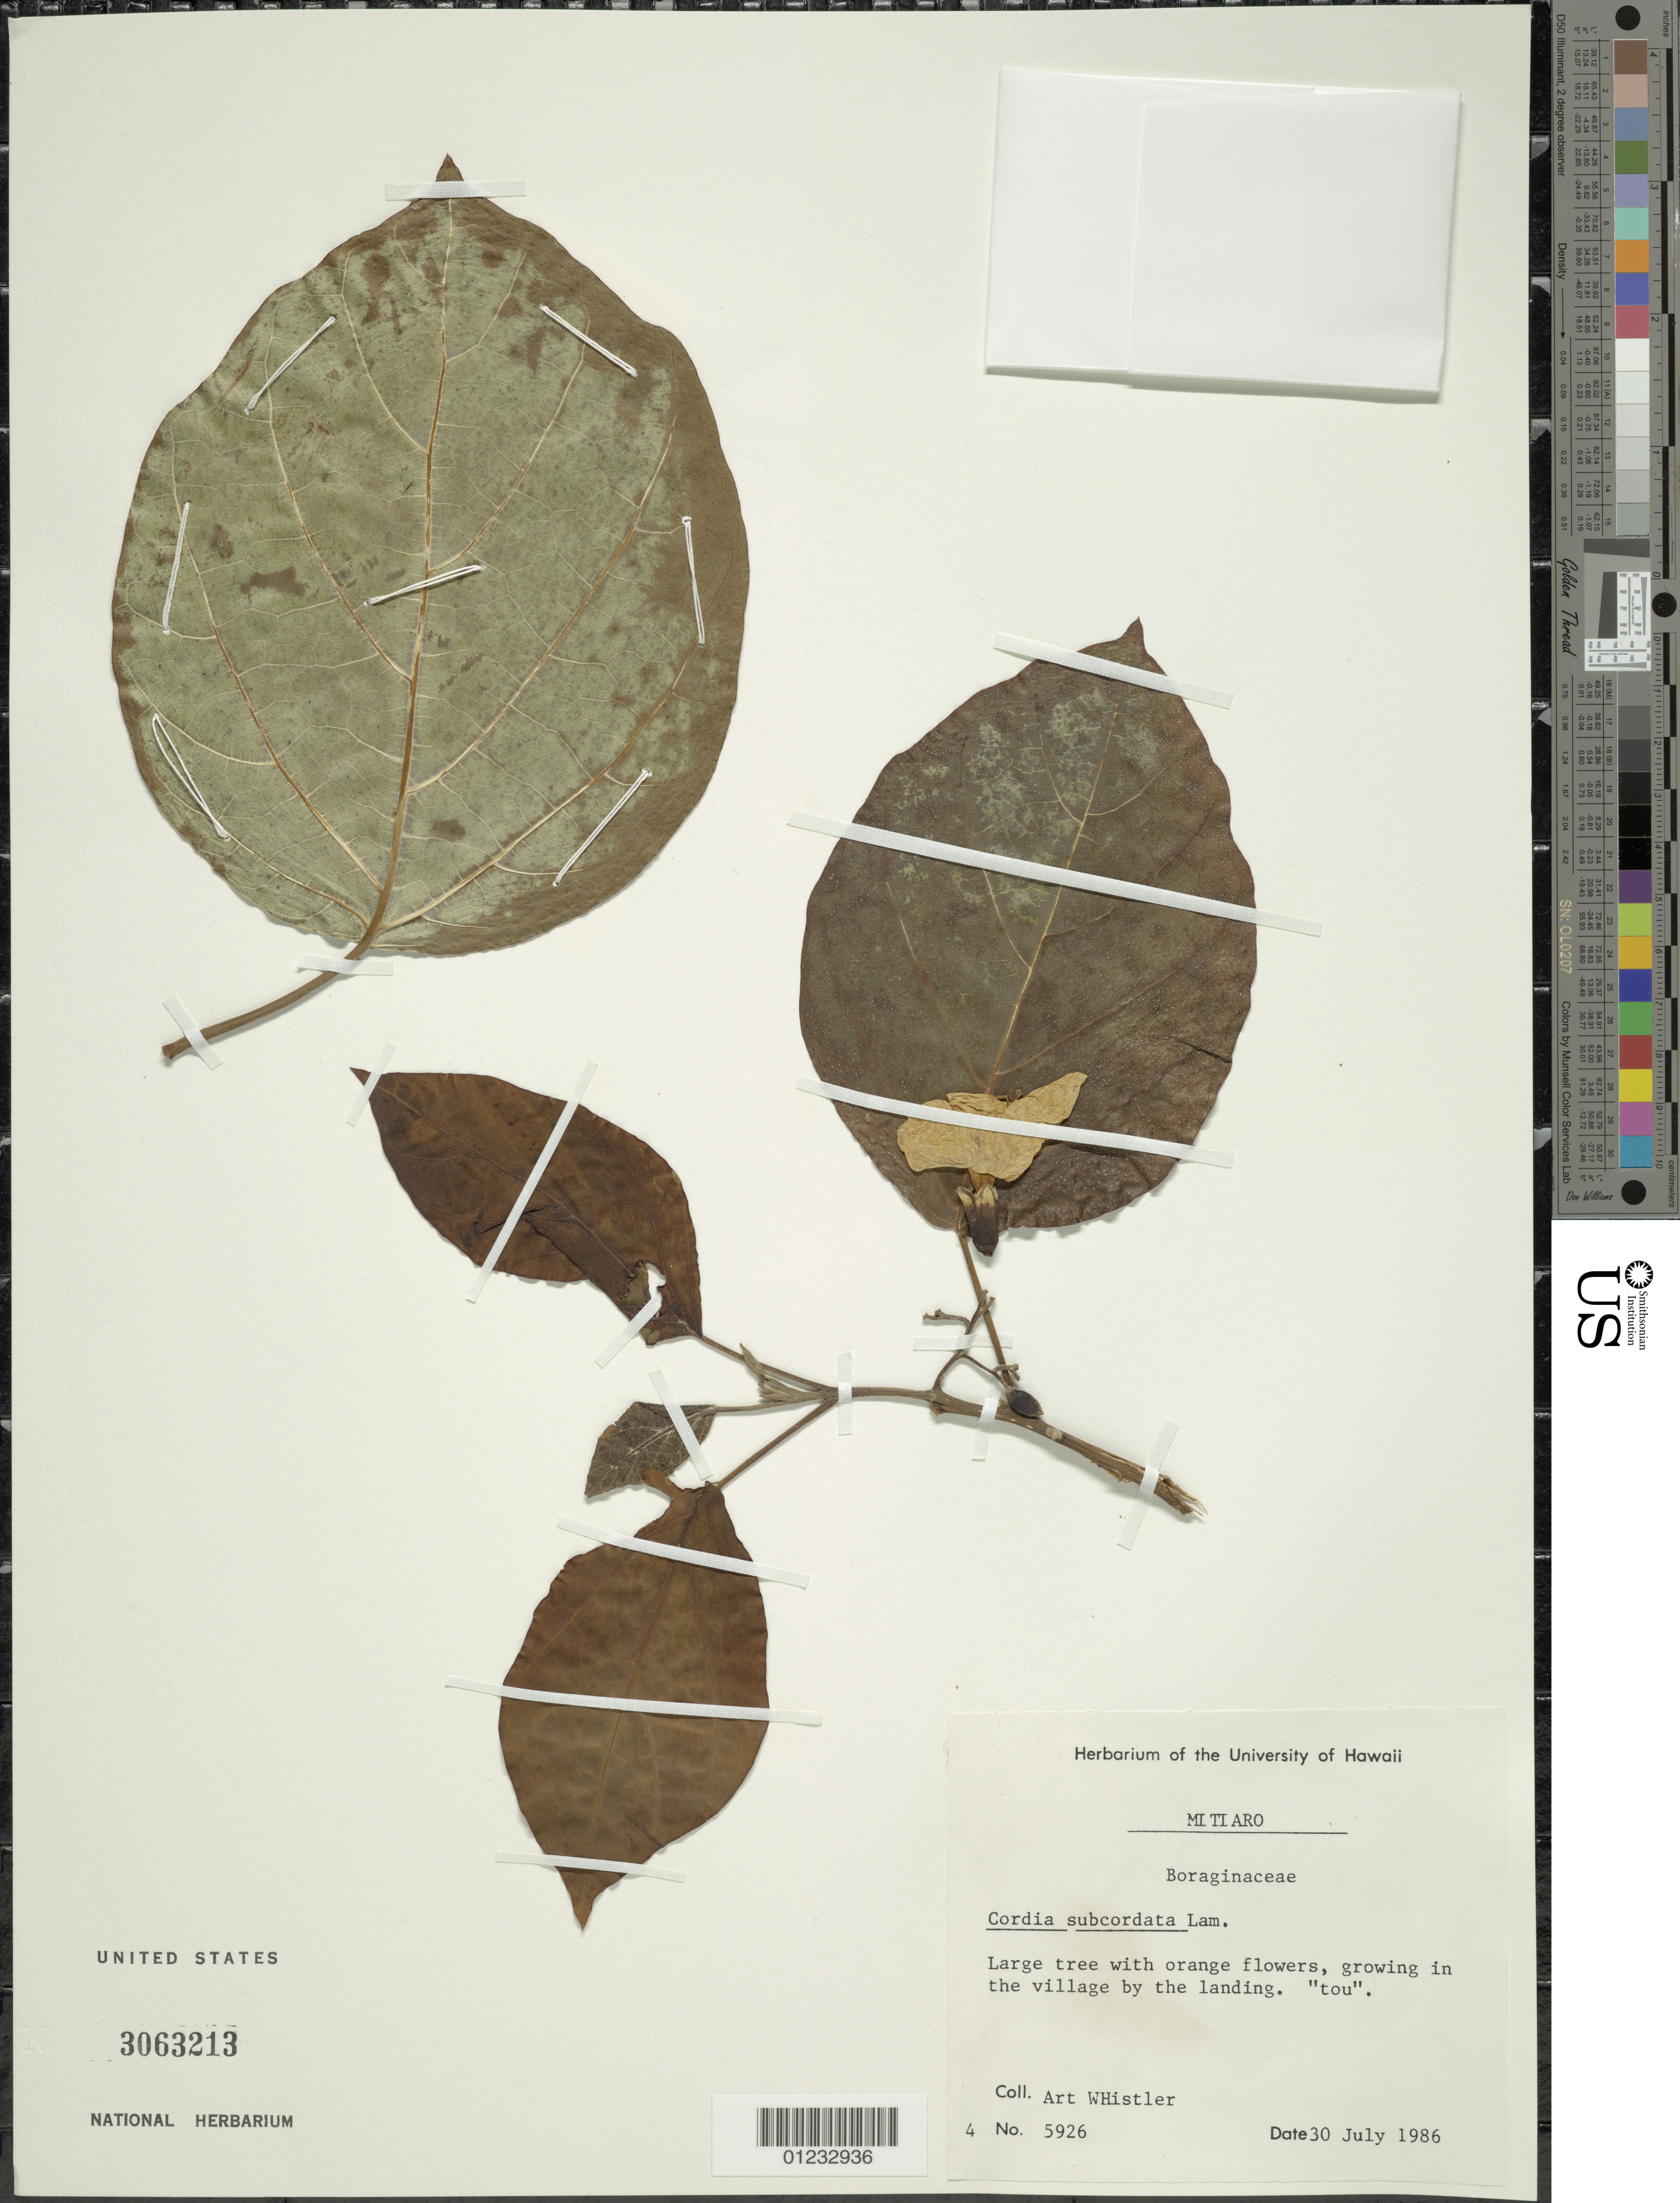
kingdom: Plantae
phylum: Tracheophyta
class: Magnoliopsida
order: Boraginales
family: Cordiaceae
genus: Cordia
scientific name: Cordia subcordata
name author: Lam.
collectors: A. Whistler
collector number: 5926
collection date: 1986-07-30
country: Cook Islands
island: Mitiaro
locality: In the village by the landing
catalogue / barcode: US 3063213